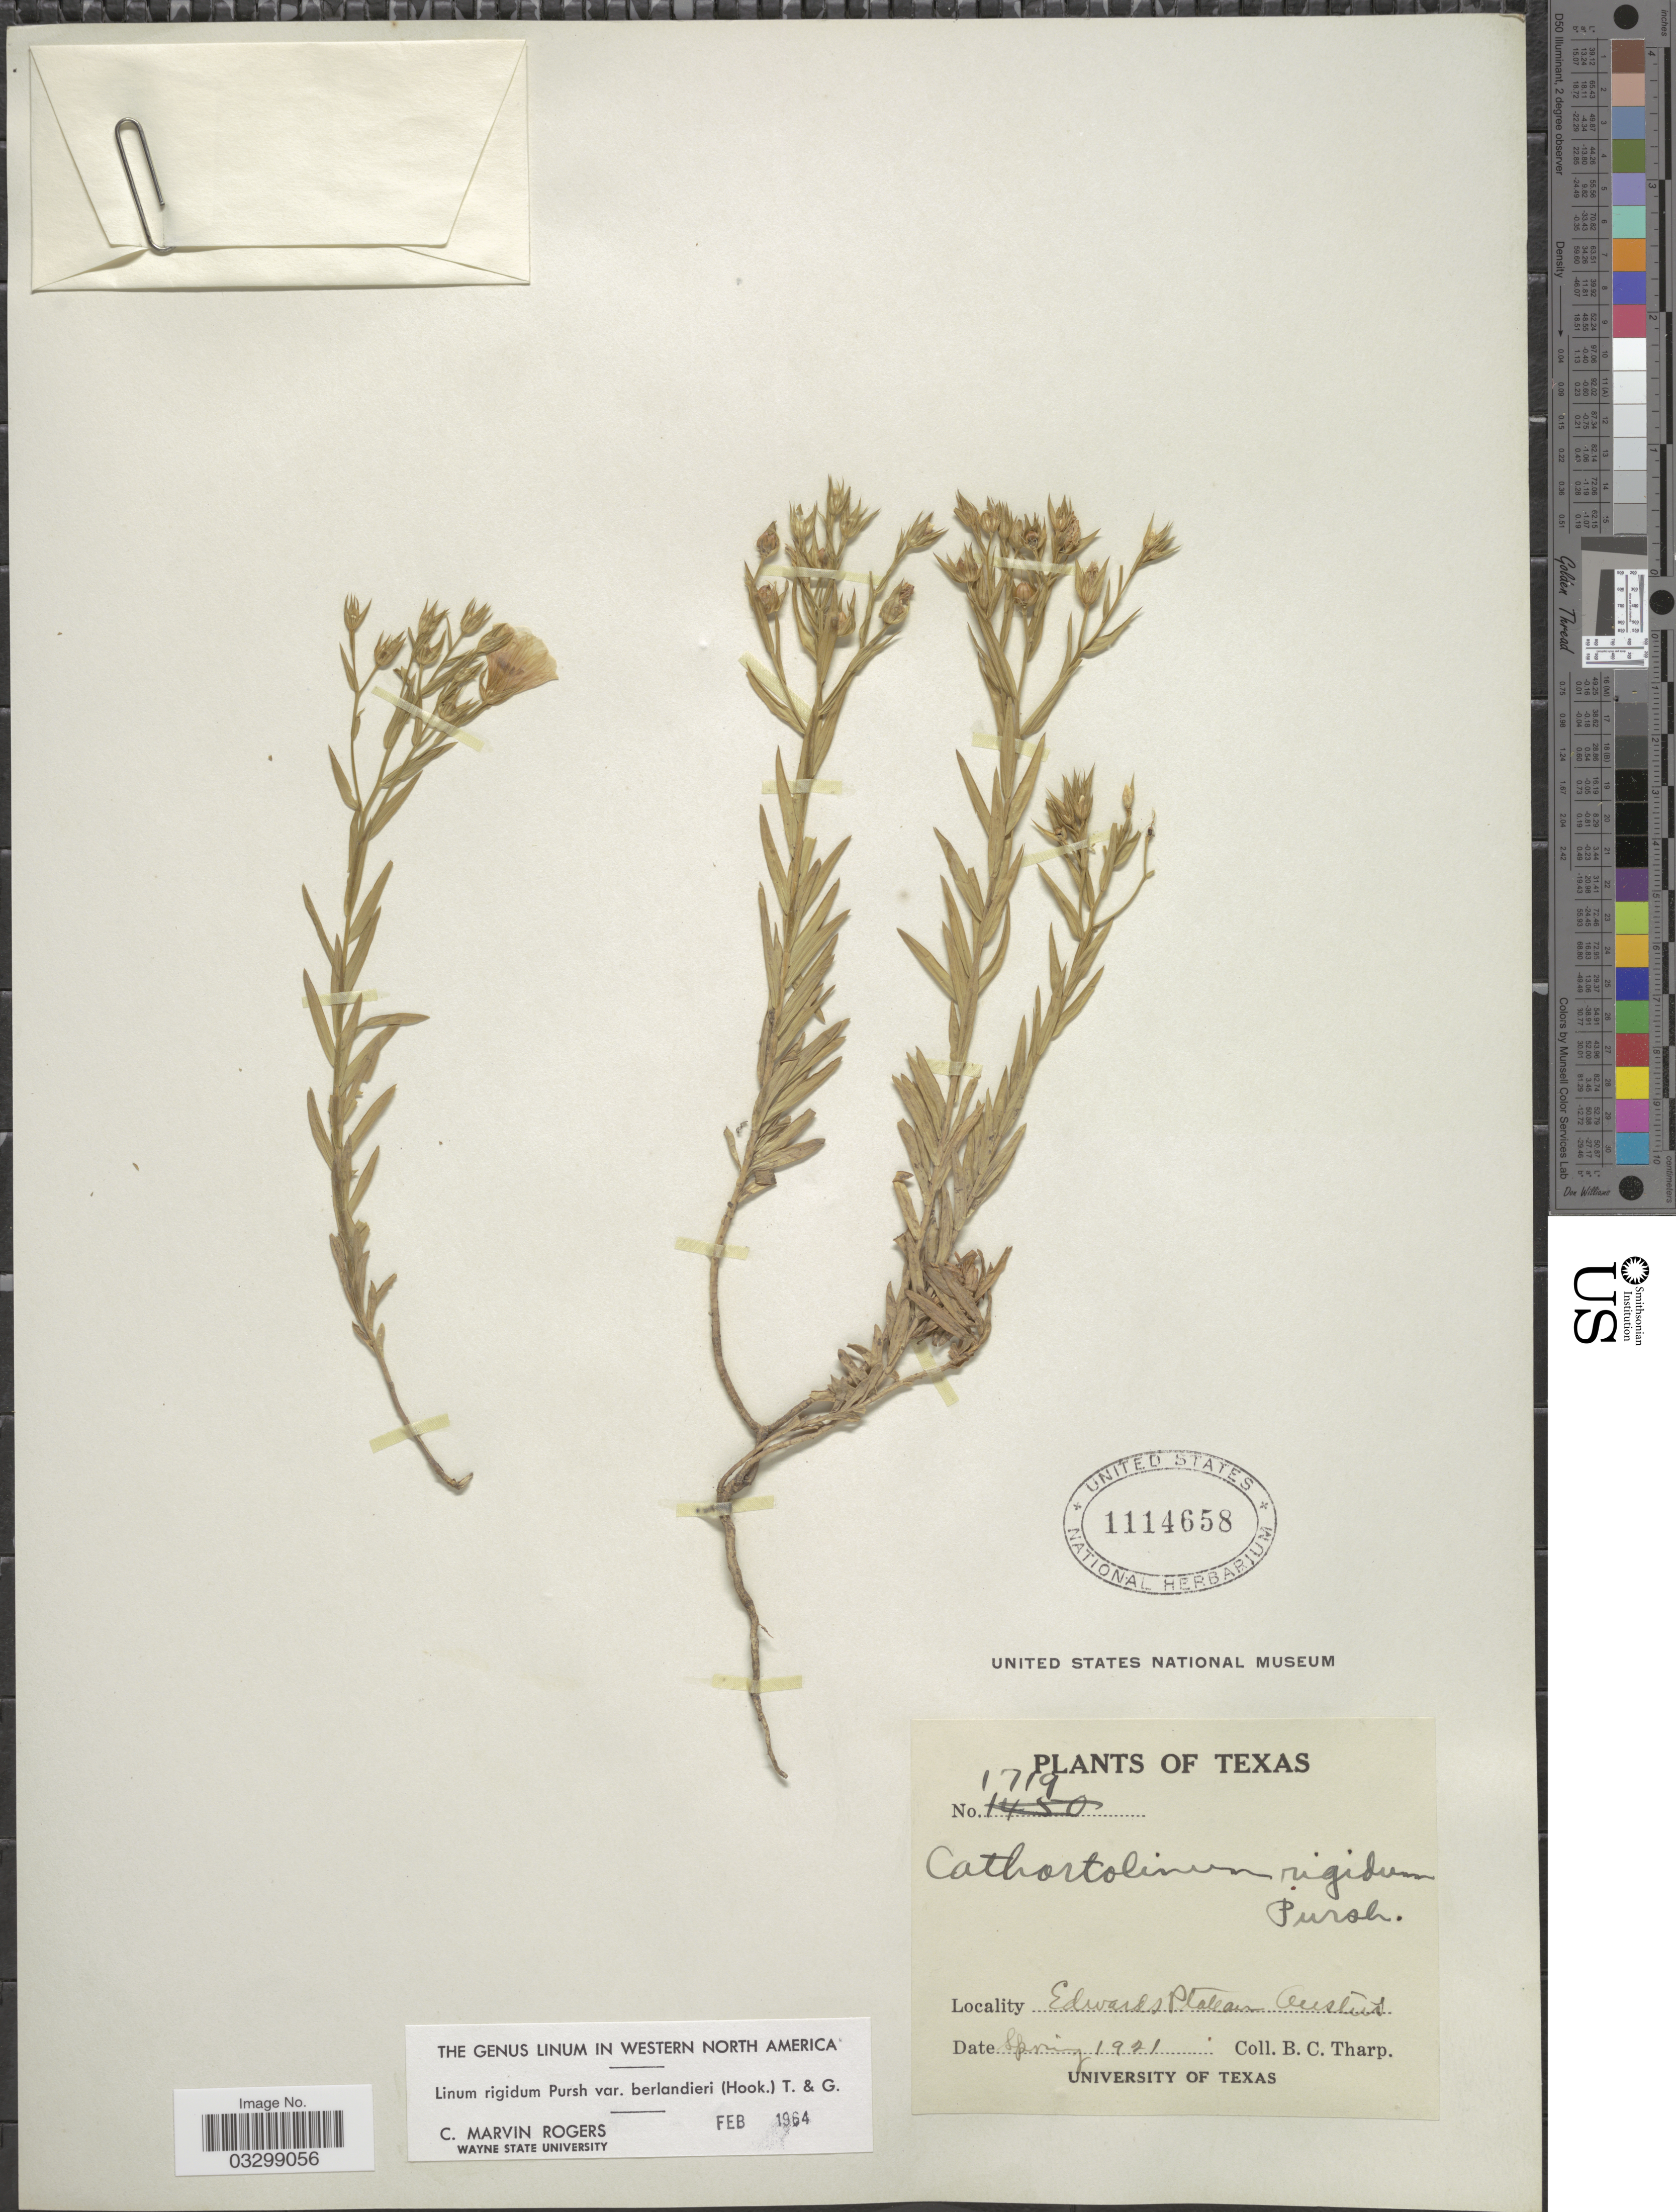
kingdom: Plantae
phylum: Tracheophyta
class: Magnoliopsida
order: Malpighiales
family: Linaceae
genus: Linum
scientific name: Linum rigidum var. berlandieri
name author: Pursh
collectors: B. C. Tharp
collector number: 1719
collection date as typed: Spring 1921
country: United States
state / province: Texas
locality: Edwards Plateau Austin.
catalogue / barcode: US 1114658